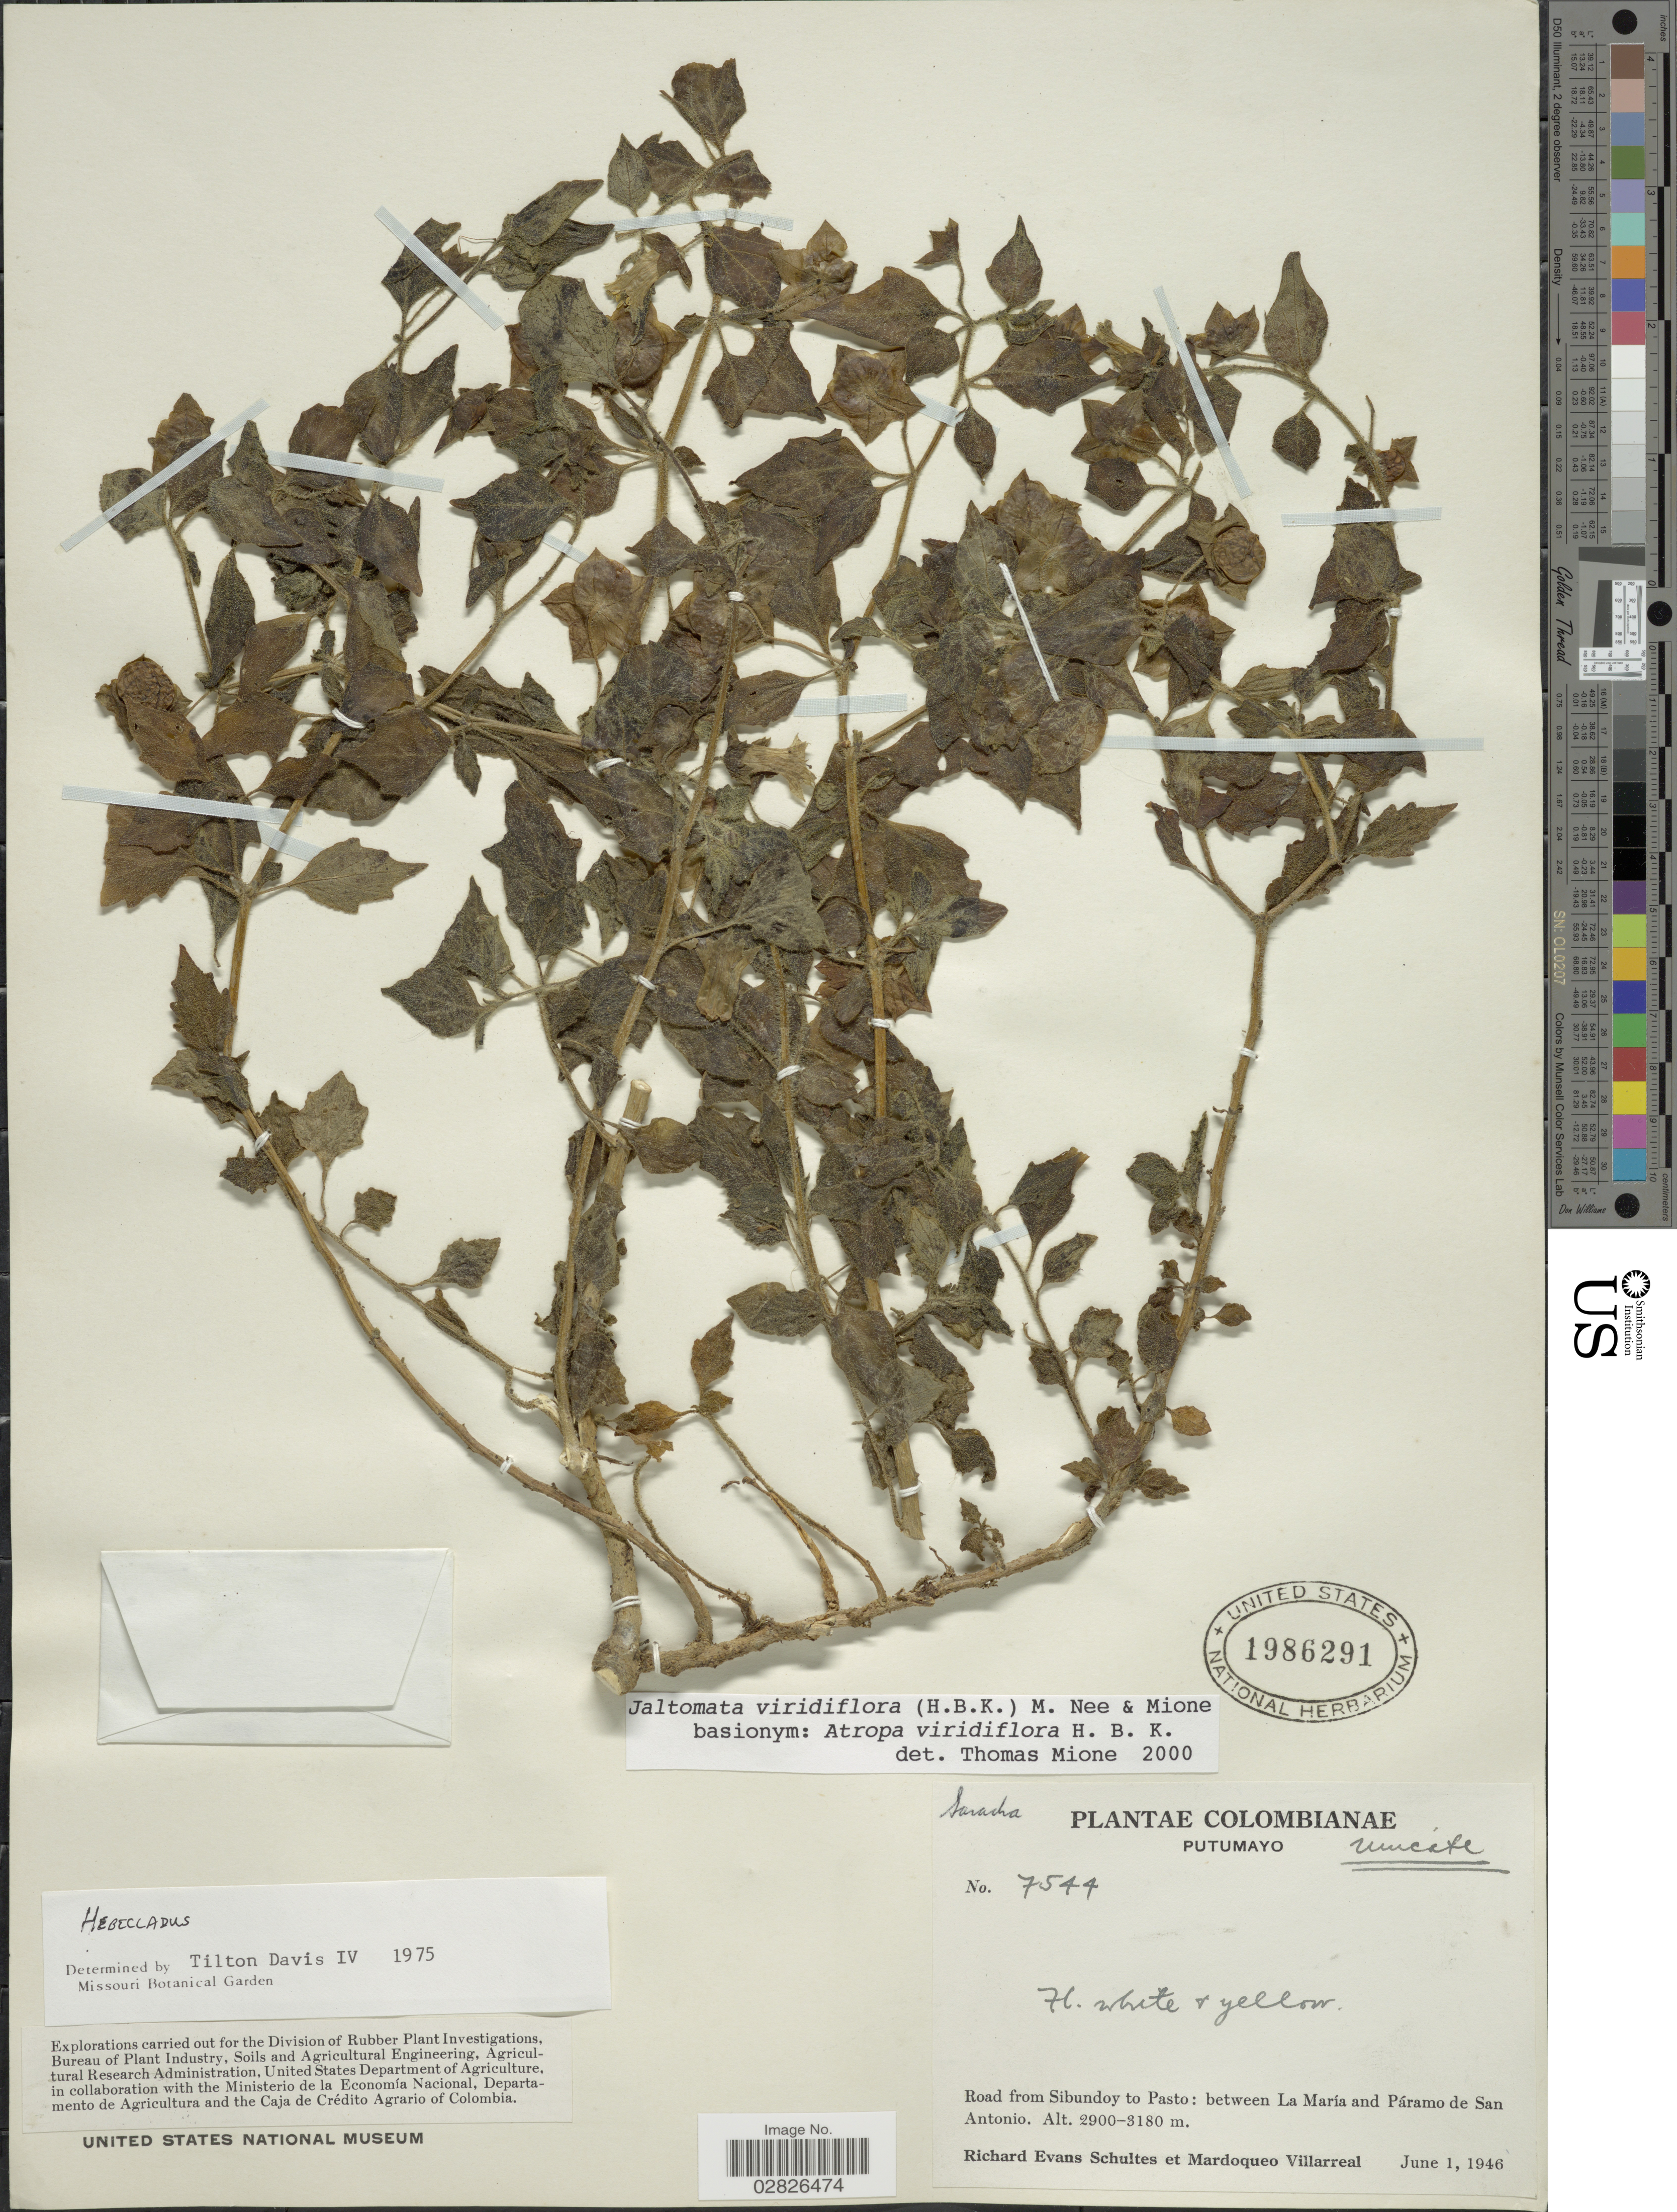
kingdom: Plantae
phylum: Tracheophyta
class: Magnoliopsida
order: Solanales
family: Solanaceae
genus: Jaltomata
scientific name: Jaltomata virdiflora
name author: (Kunth) M. Nee & Mione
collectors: R. E. Schultes & M. Villarreal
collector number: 7544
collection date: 1946-06-01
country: Colombia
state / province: Putumayo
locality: Road from Sibundoy to Pasto, between La María and Páramo de San Antonio.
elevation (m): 2900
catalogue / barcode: US 1986291